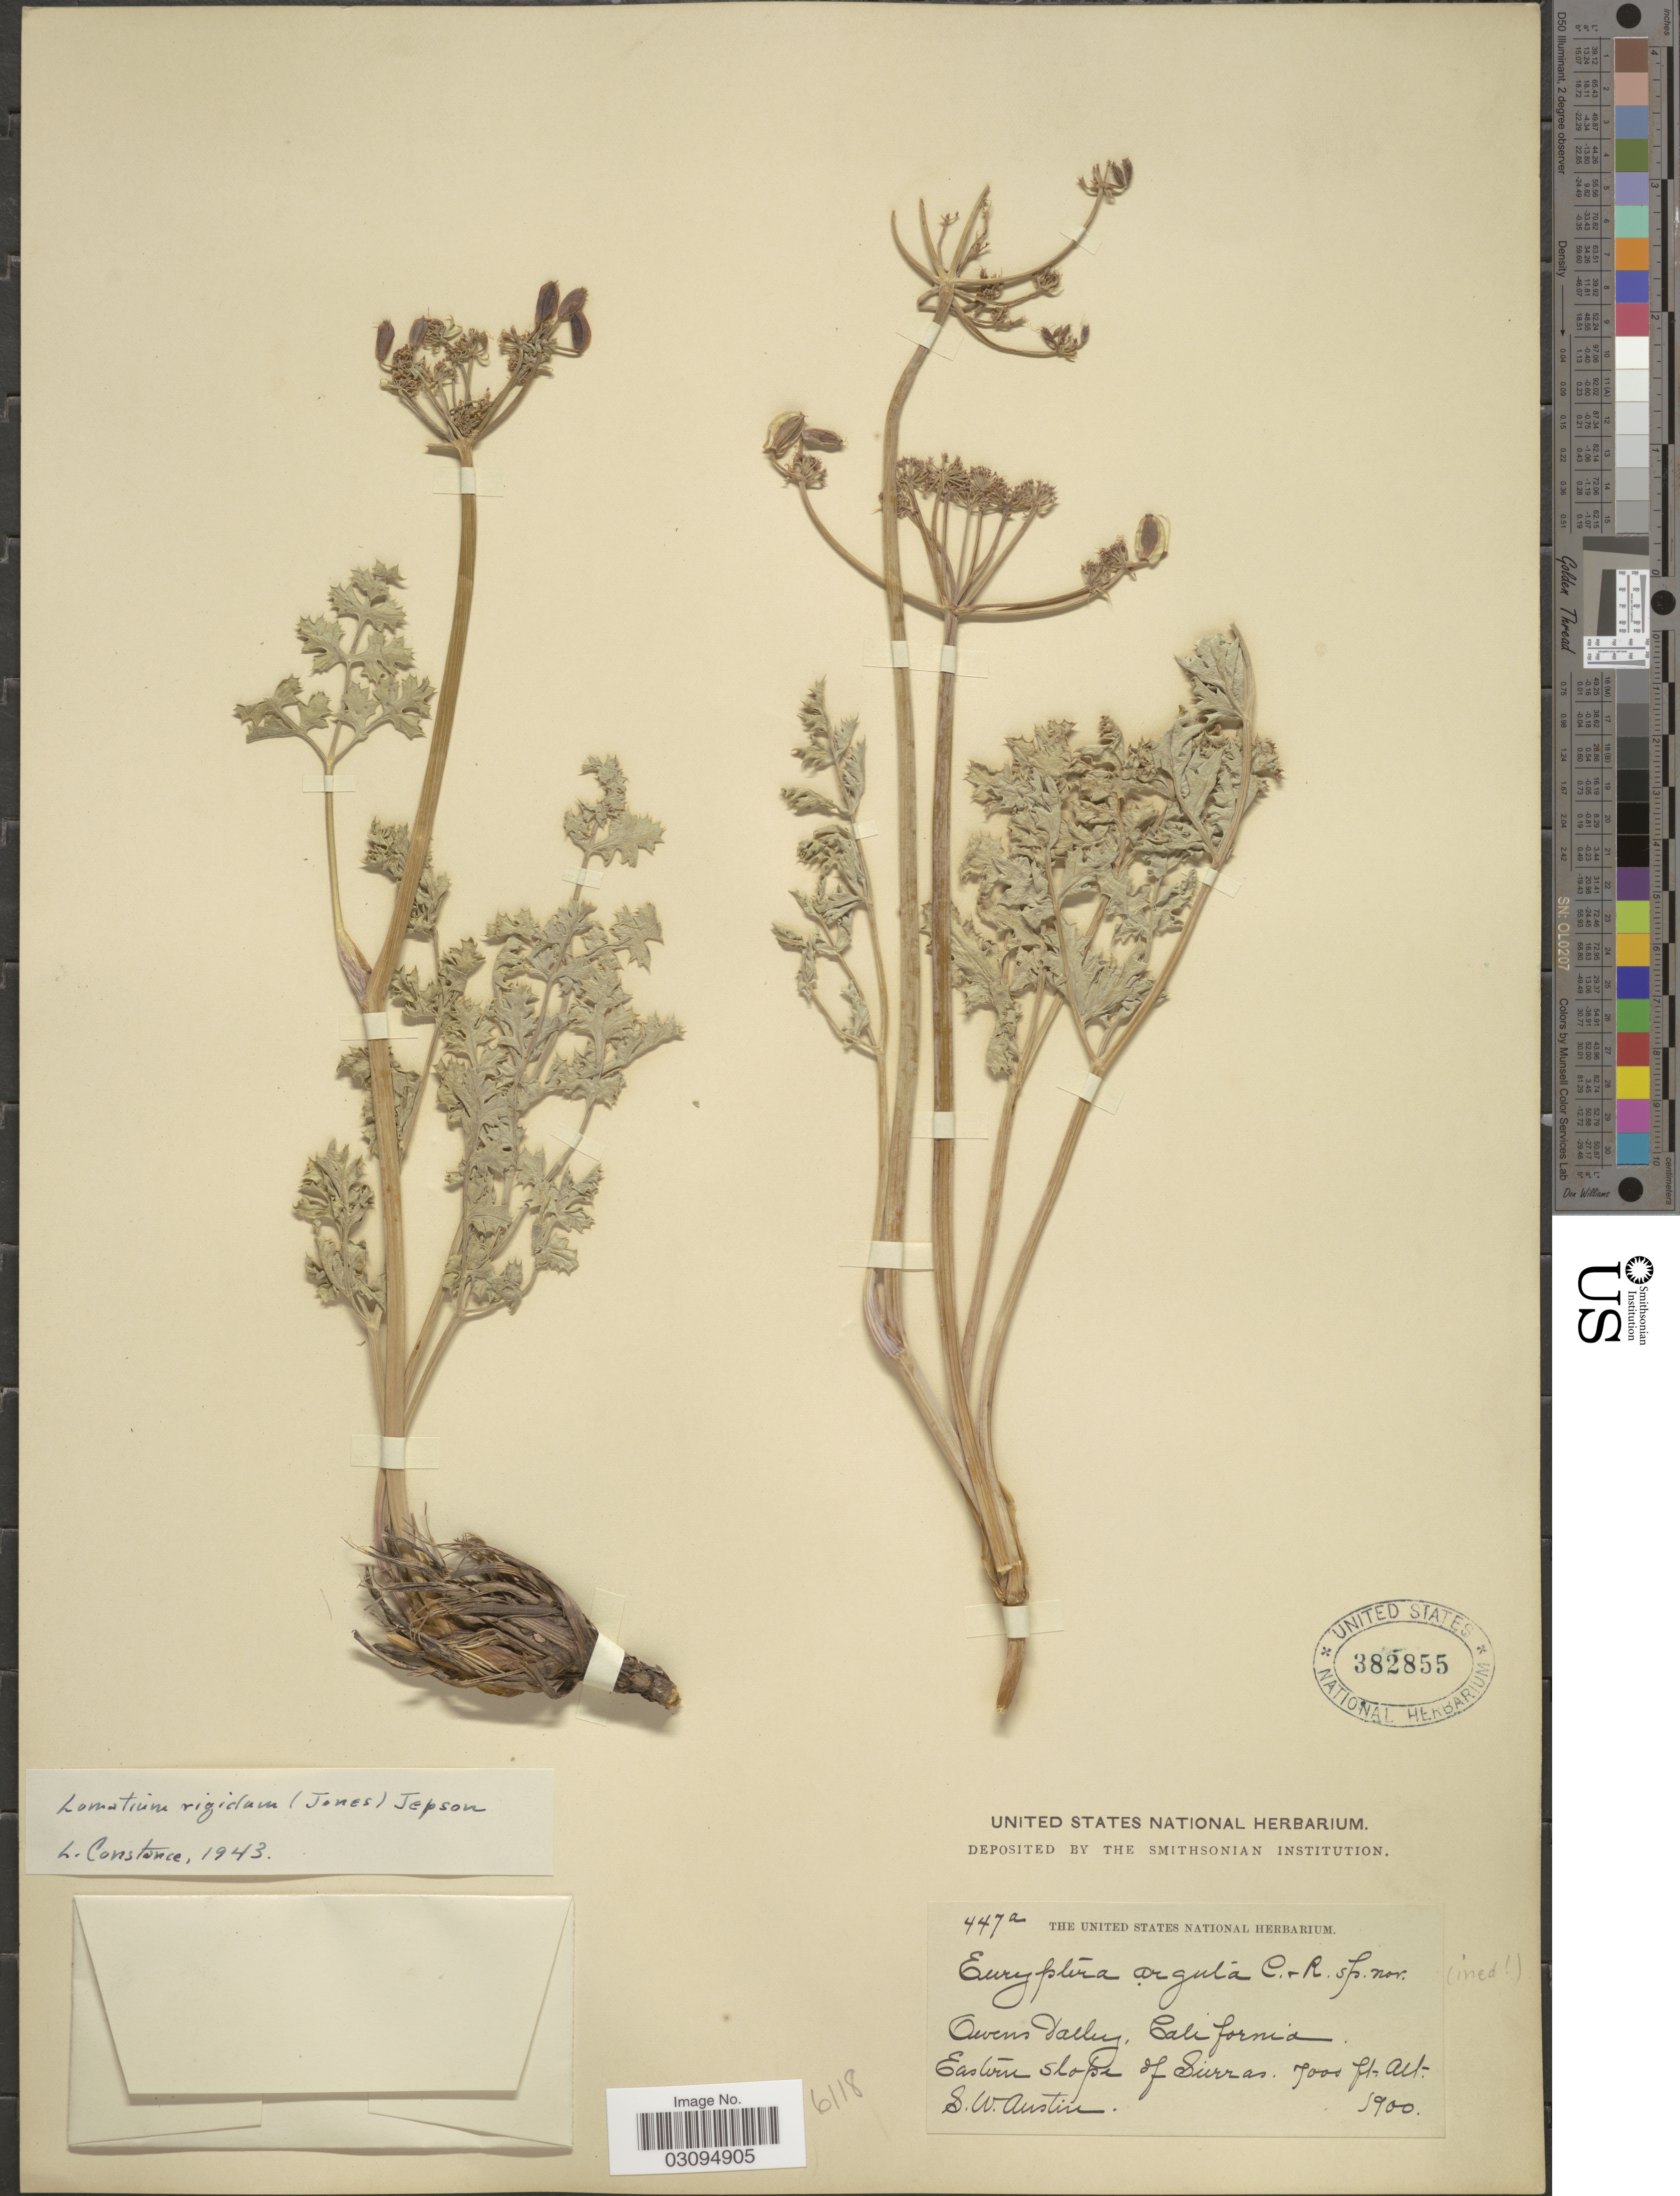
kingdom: Plantae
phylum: Tracheophyta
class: Magnoliopsida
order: Apiales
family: Apiaceae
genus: Lomatium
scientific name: Lomatium rigidum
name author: (M.E. Jones) Jeps.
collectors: S. Austin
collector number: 447a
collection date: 1900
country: United States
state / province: California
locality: Owens Valley, Eastern slope of Sierras.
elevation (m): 2134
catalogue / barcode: US 382855